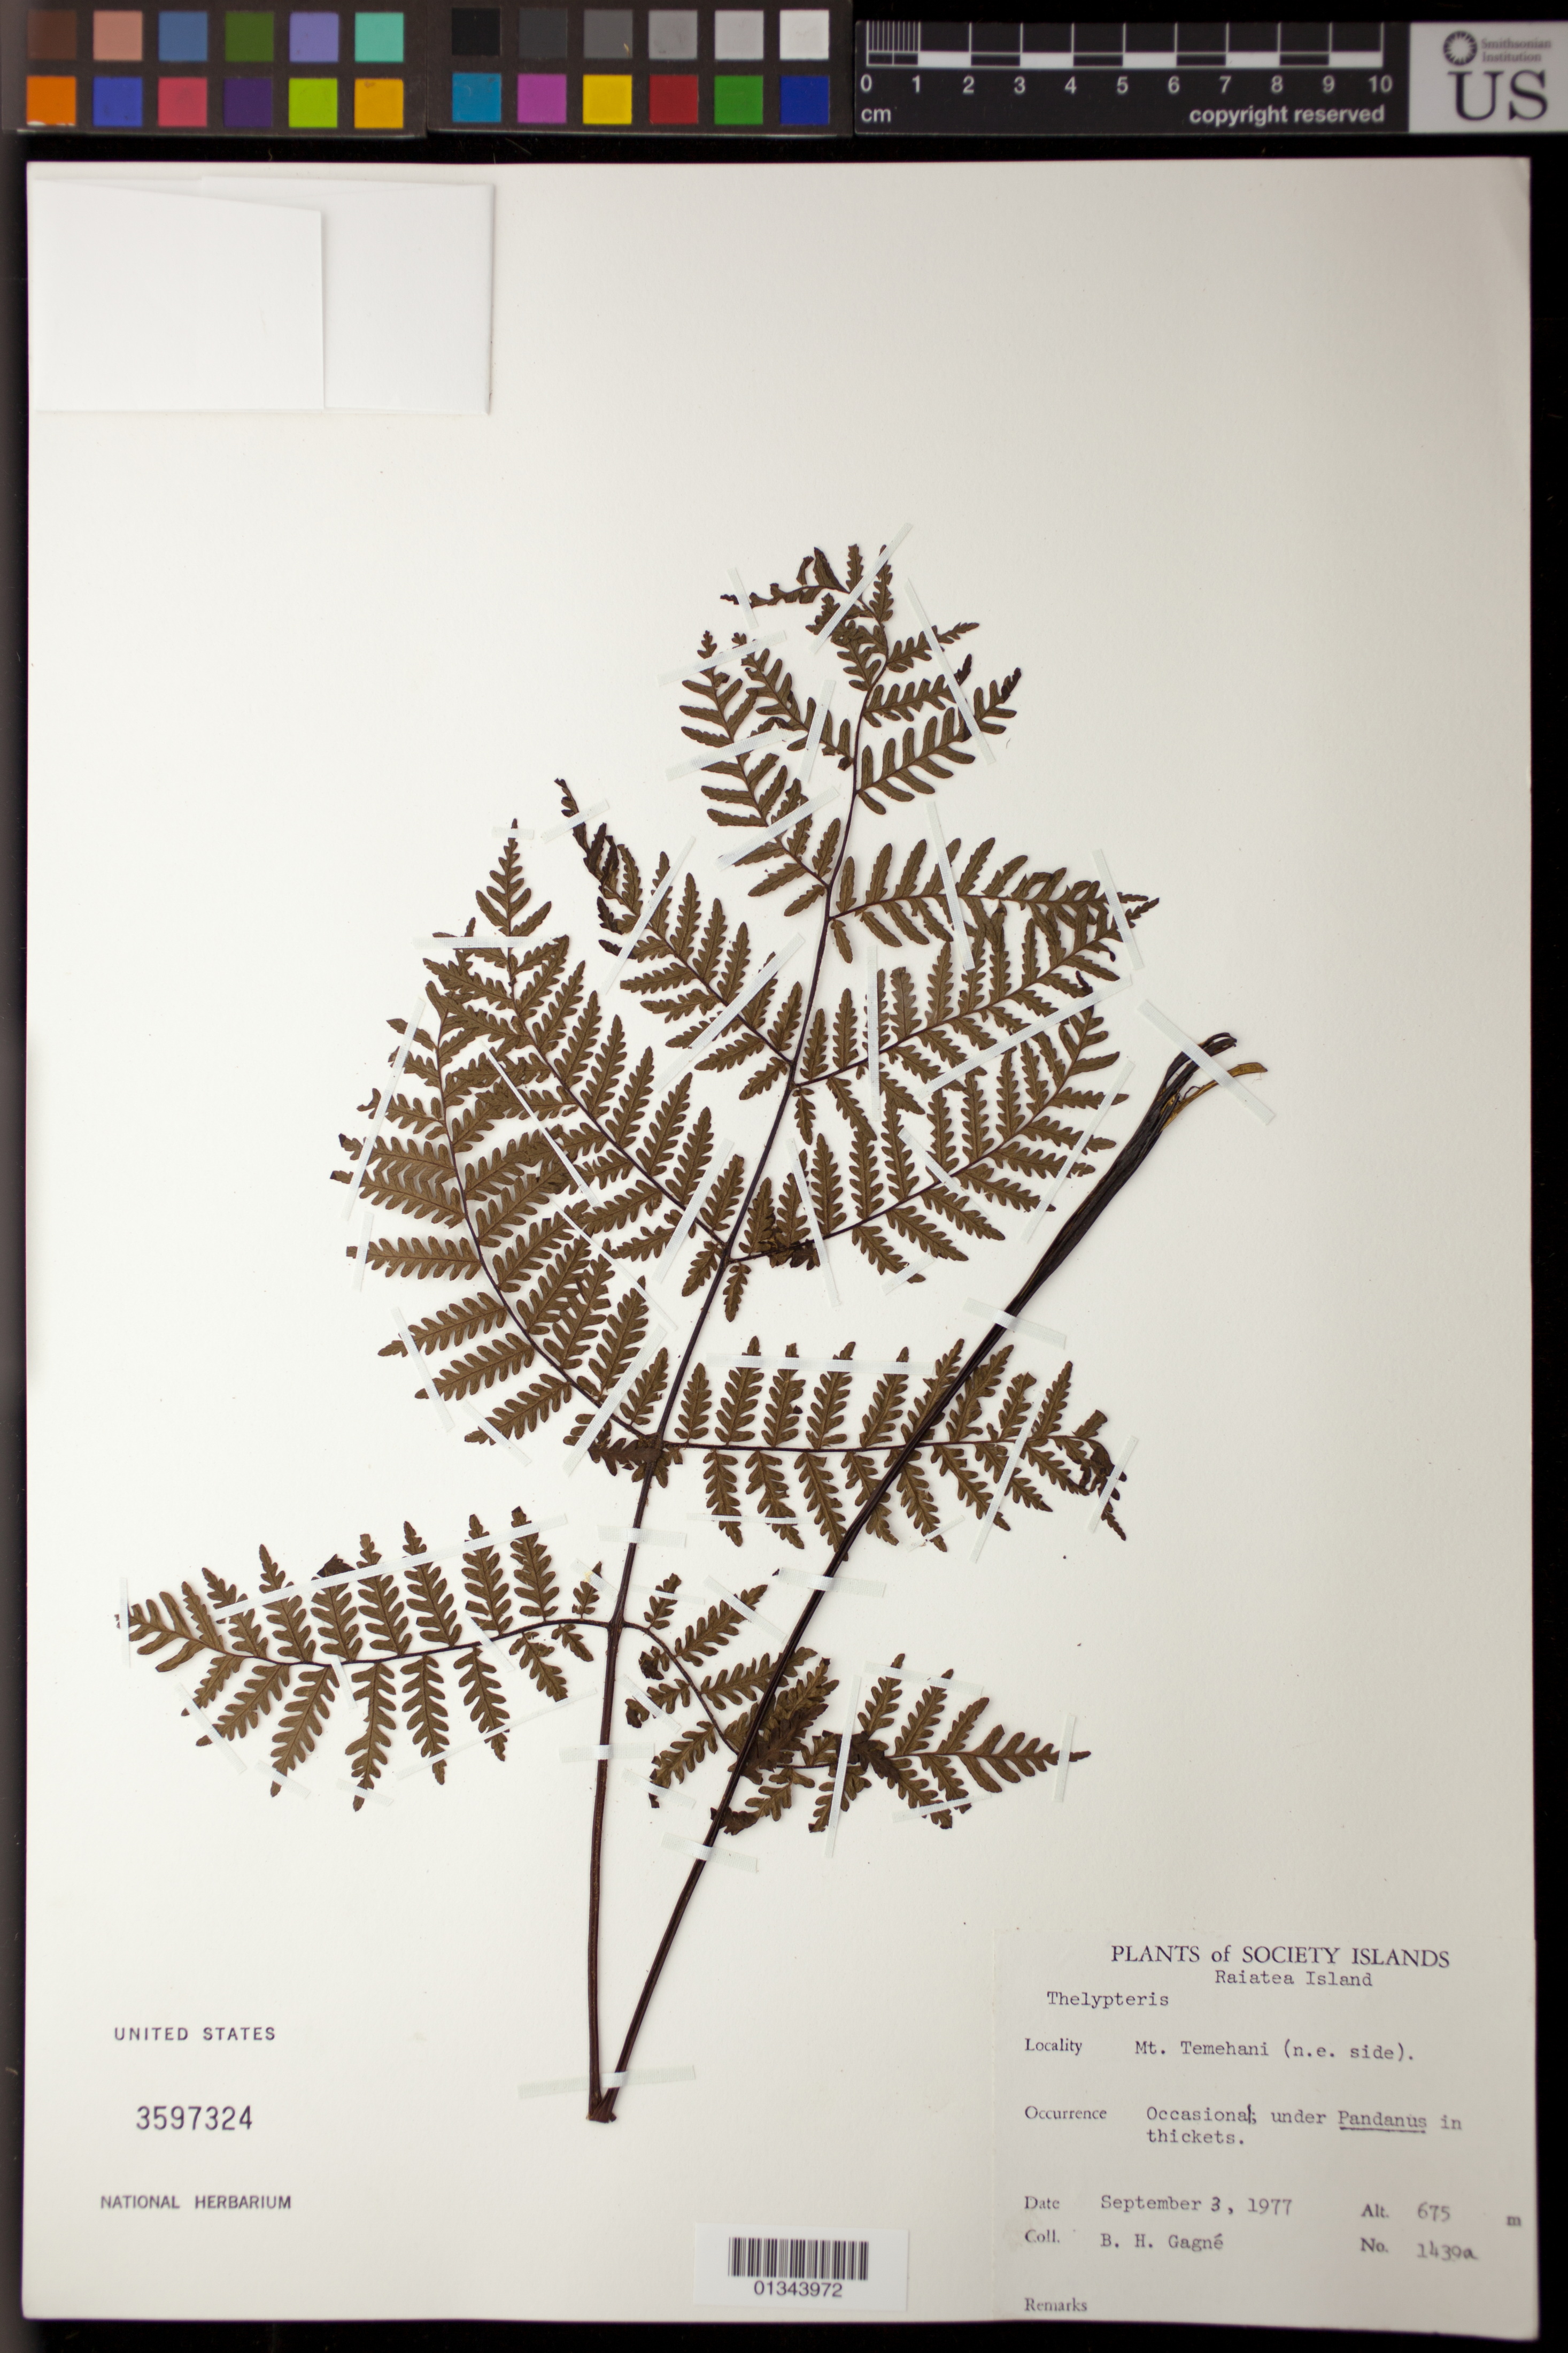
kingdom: Plantae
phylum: Tracheophyta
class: Polypodiopsida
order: Polypodiales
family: Thelypteridaceae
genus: Thelypteris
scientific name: Thelypteris sp.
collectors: B. H. Gagné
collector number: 1439a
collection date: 1977-09-03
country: French Polynesia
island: Raiatea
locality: Mt Temehani (n.e. side)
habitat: Under Pandanus in thickets.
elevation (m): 675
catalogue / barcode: US 3597324